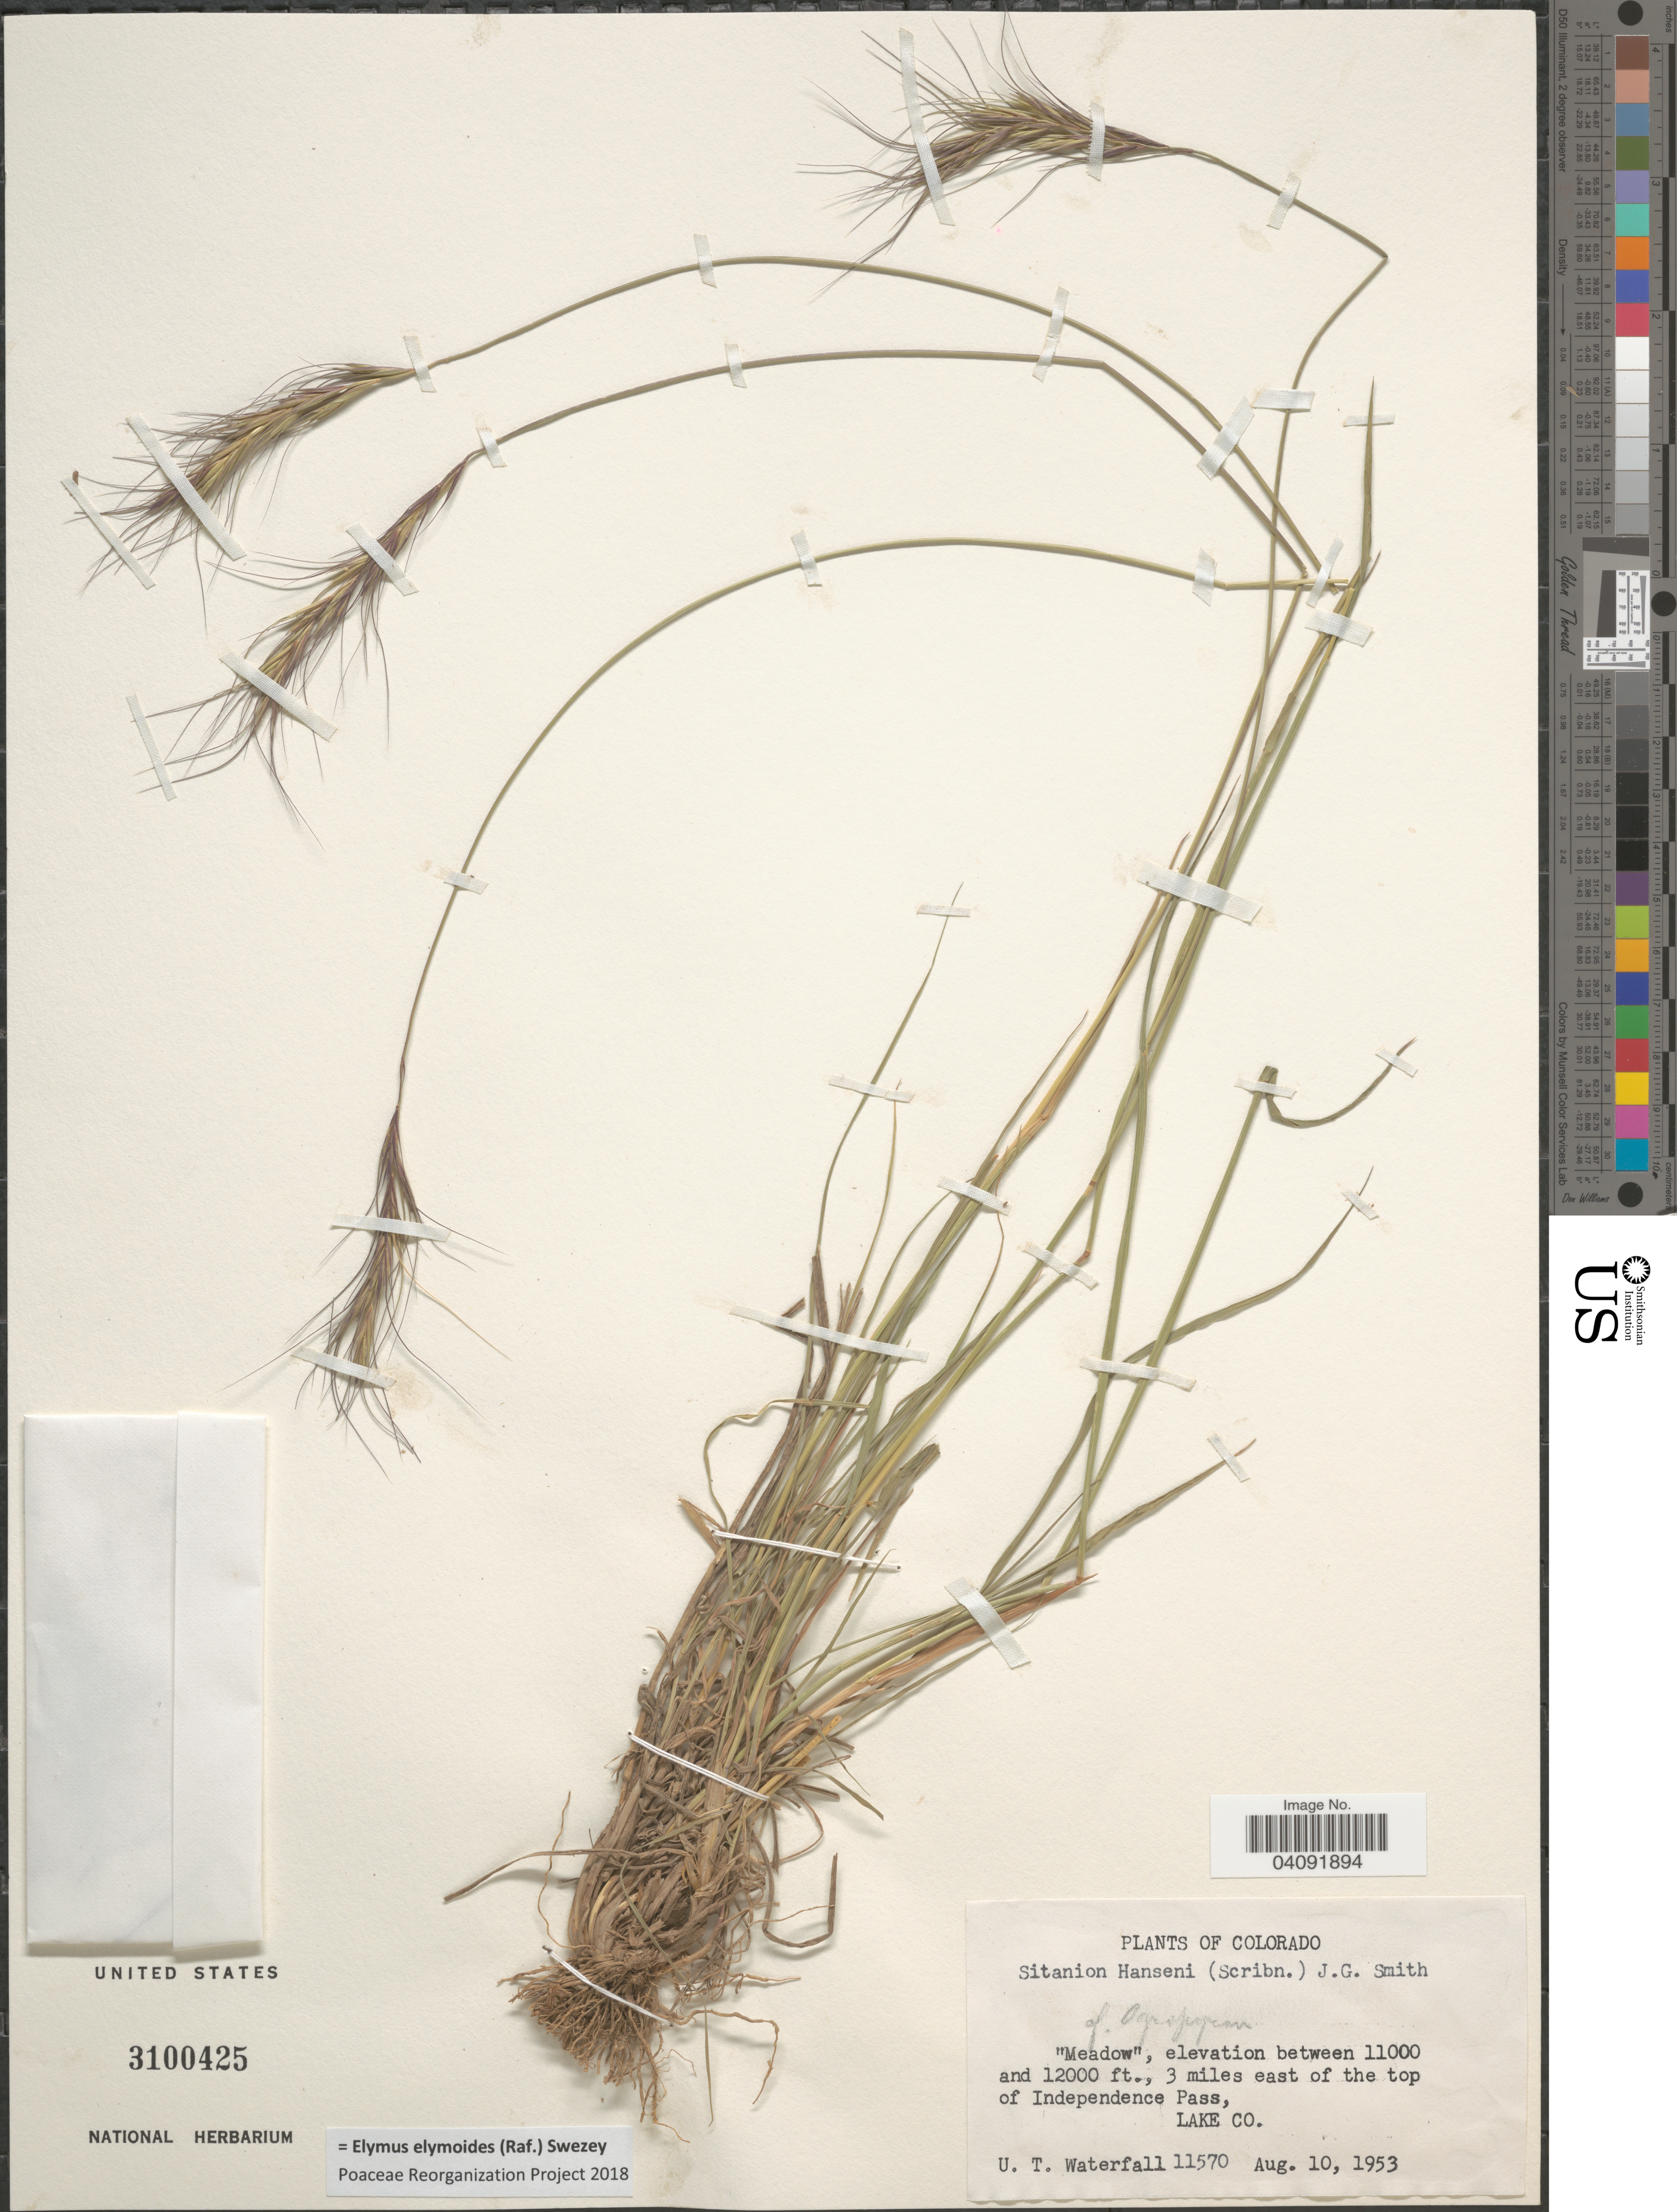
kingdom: Plantae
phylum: Tracheophyta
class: Liliopsida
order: Poales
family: Poaceae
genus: Elymus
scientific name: Elymus elymoides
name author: (Raf.) Swezey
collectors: U. T. Waterfall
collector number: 11570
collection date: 1953-08-10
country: United States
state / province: Colorado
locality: Meadow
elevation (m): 3353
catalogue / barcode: US 3100425